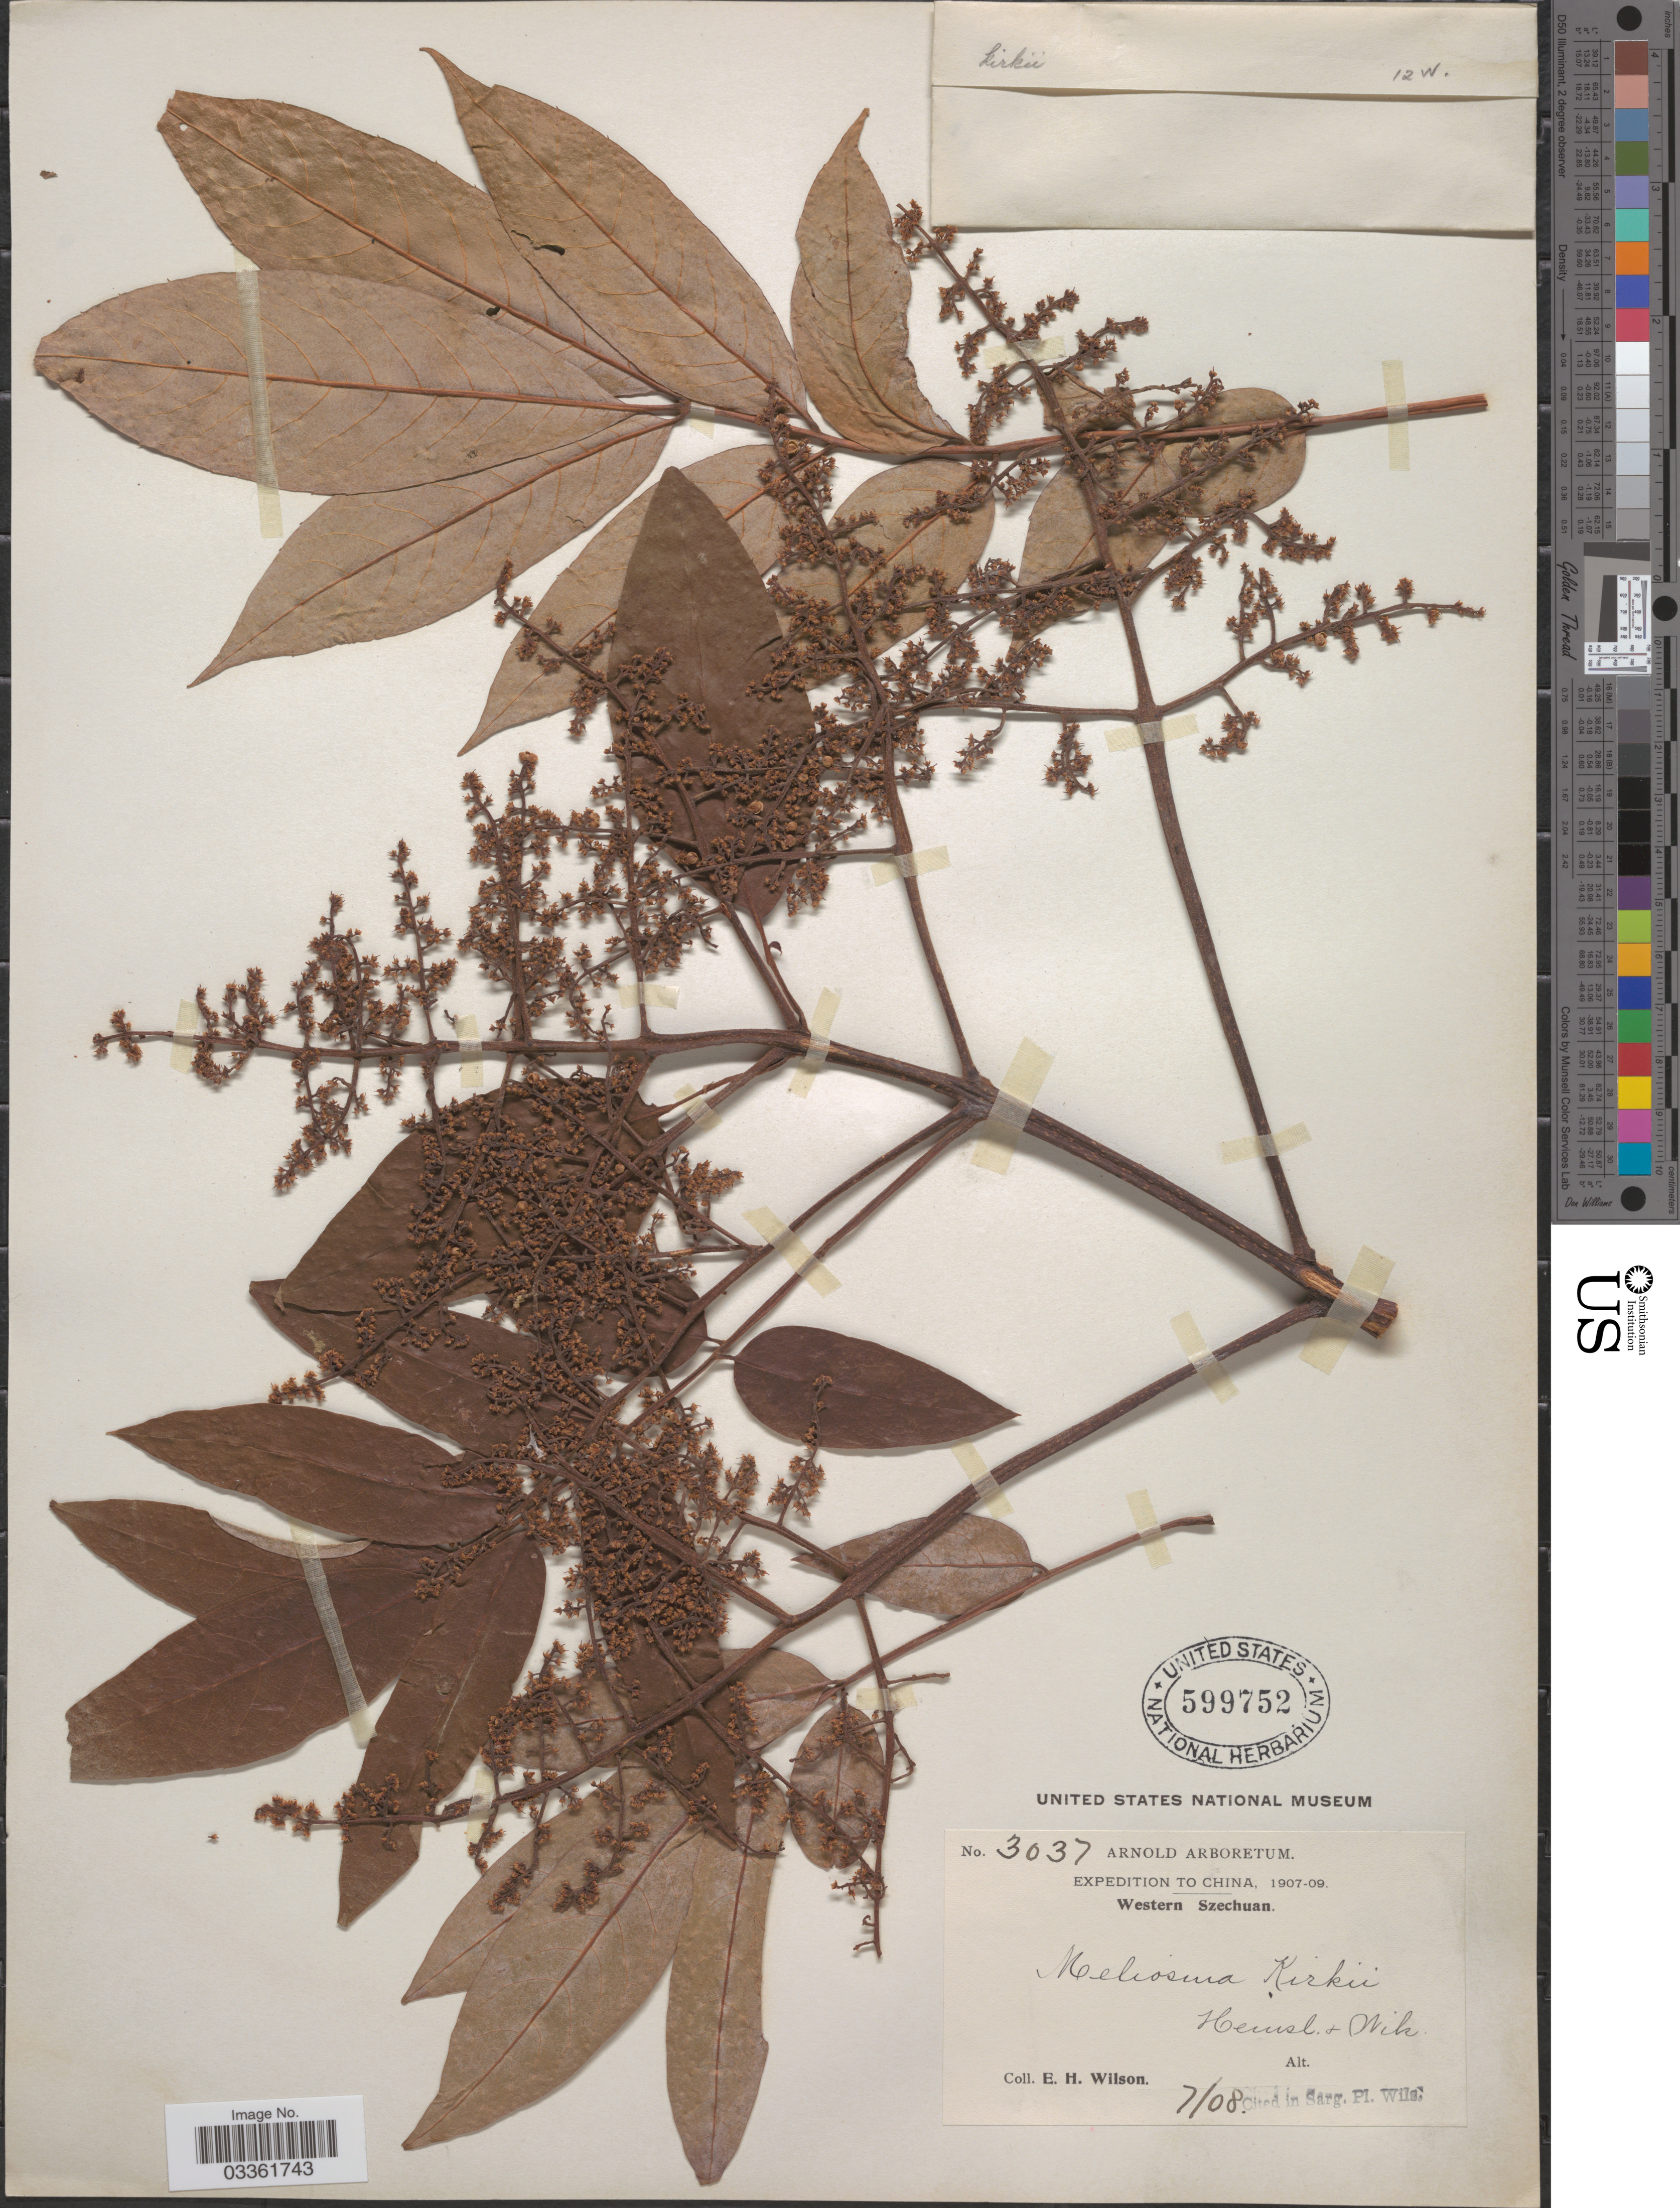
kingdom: Plantae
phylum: Tracheophyta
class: Magnoliopsida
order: Proteales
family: Sabiaceae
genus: Meliosma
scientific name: Meliosma kirkii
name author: Hemsl. & E.H. Wilson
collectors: E. Wilson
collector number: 3037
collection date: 1908-07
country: China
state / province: Sichuan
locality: Western Szechuan.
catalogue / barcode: US 599752